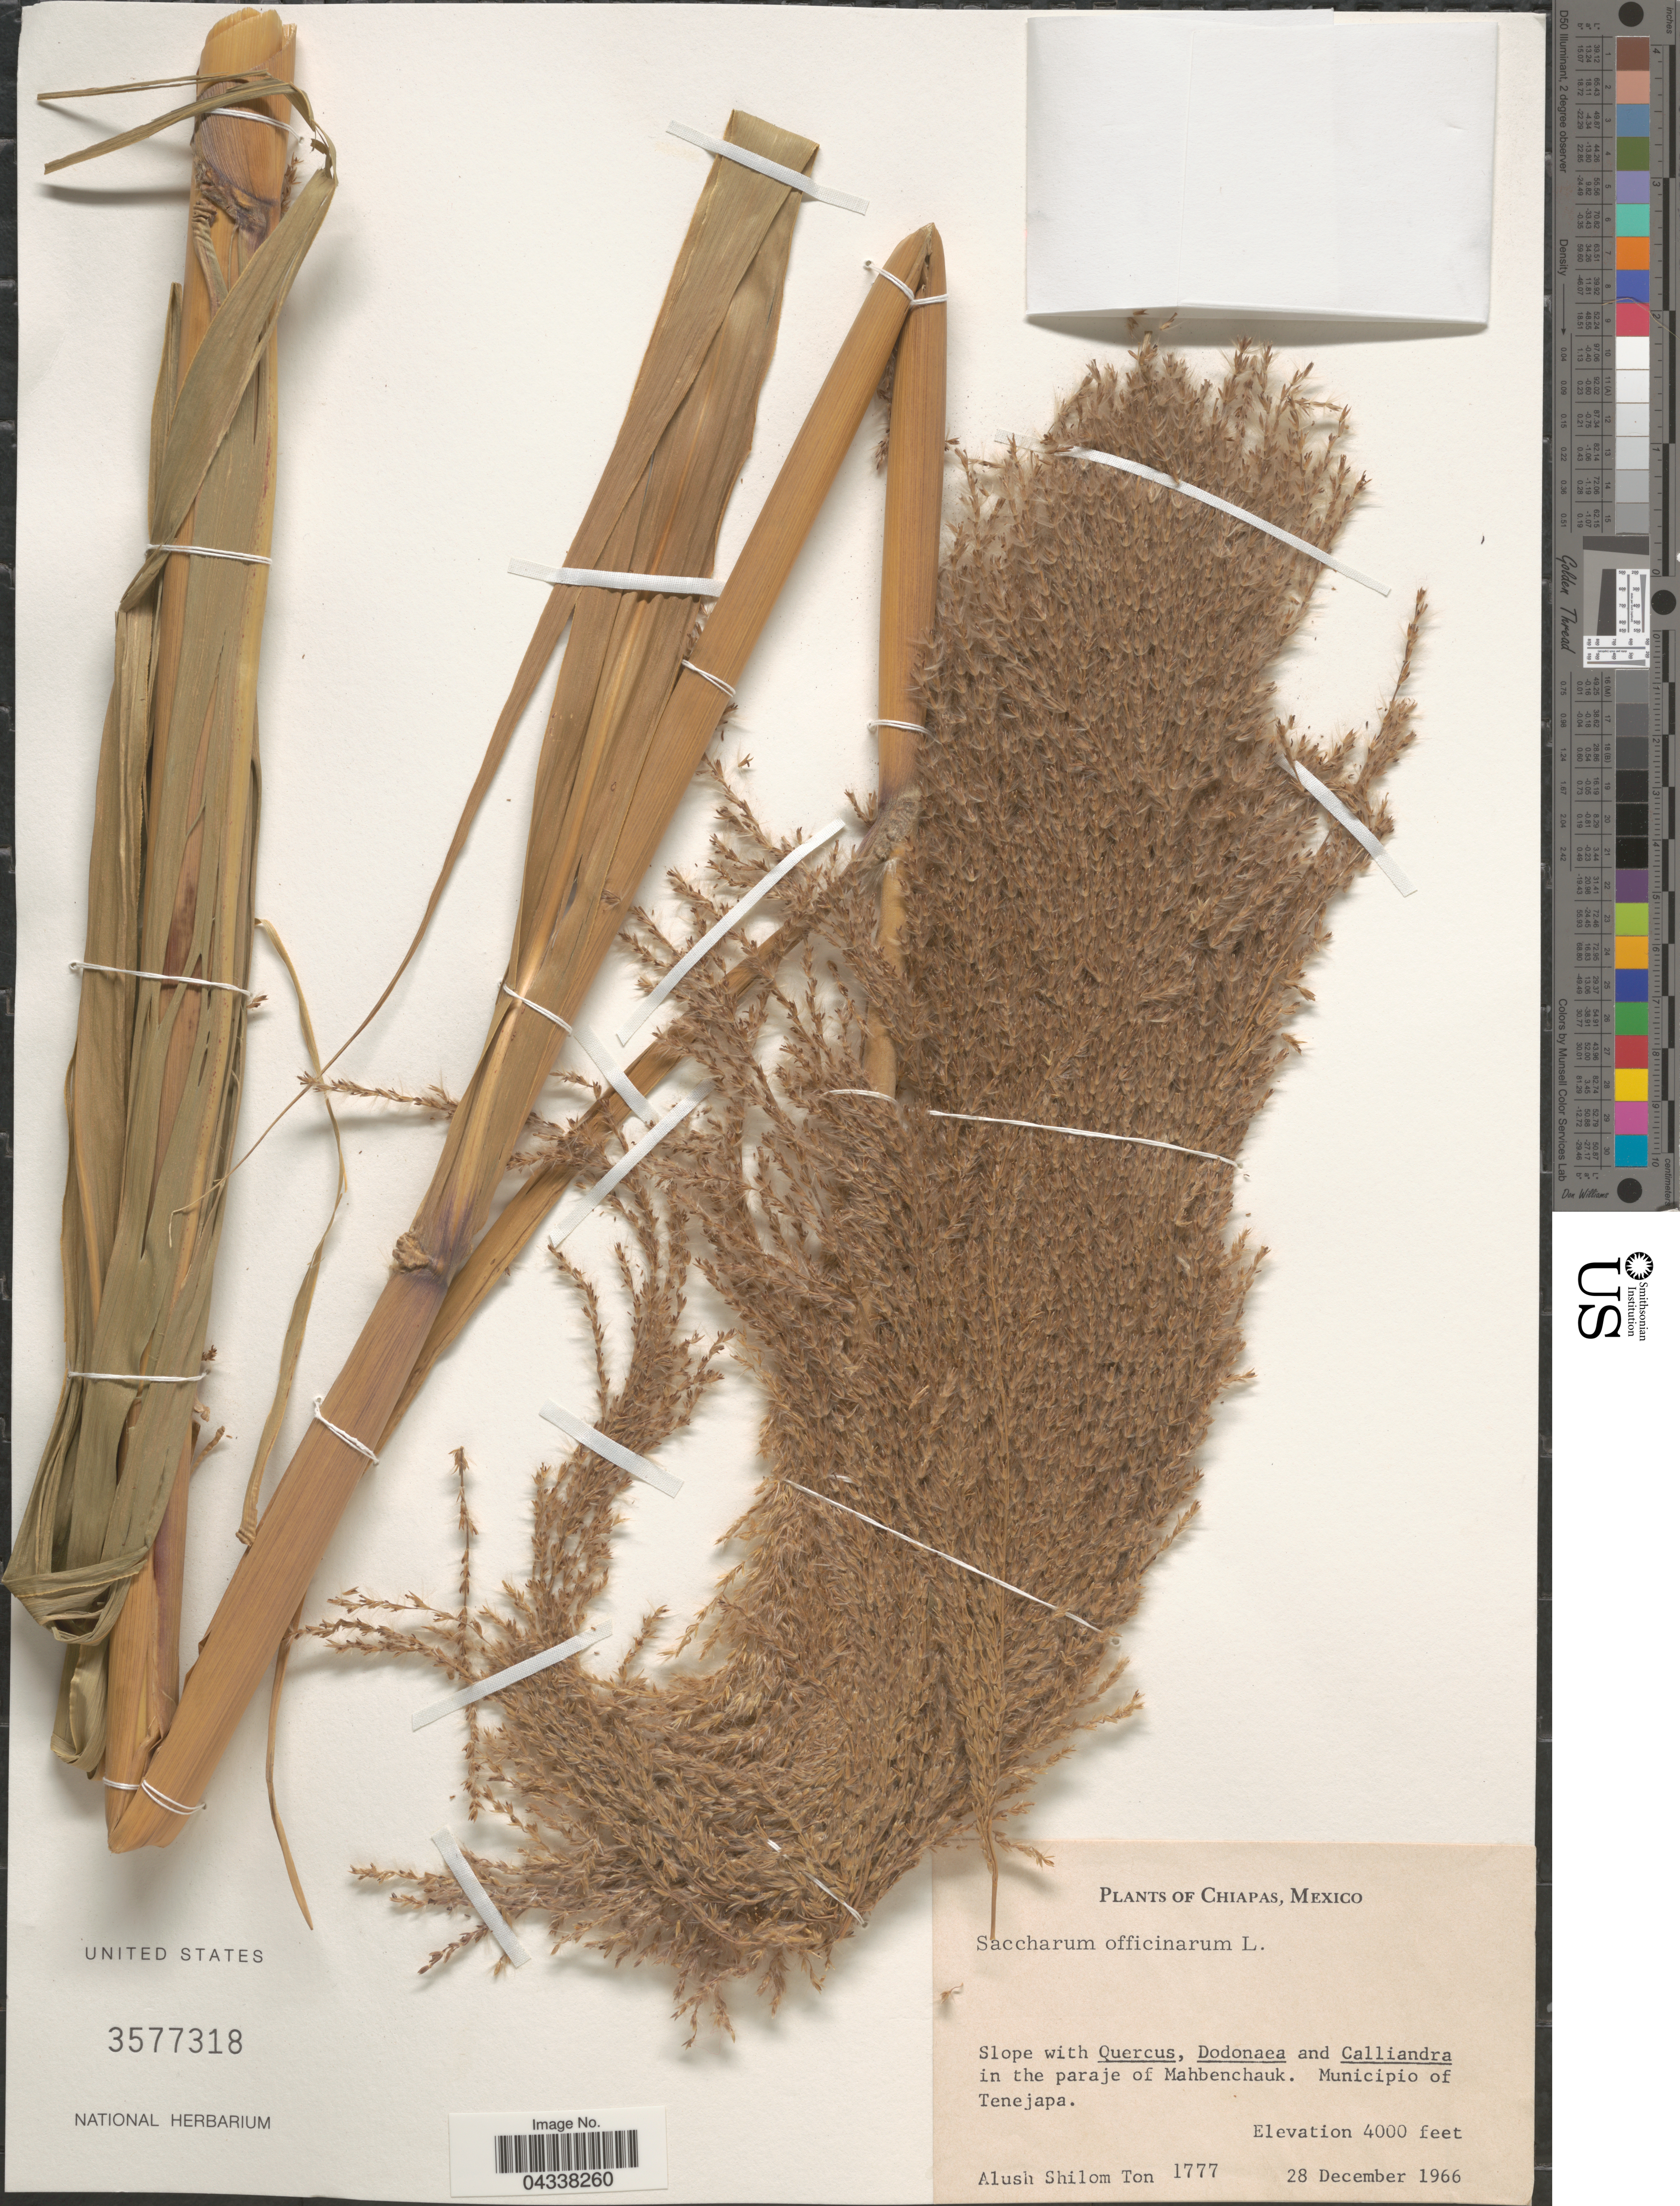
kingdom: Plantae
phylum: Tracheophyta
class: Liliopsida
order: Poales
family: Poaceae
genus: Saccharum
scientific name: Saccharum officinarum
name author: L.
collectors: A. S. Ton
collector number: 1777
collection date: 1966-12-28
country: Mexico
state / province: Chiapas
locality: Slope in the paraje of Mahbenchauk. Municipio of Tenejapa.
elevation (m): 1219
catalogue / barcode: US 3577318